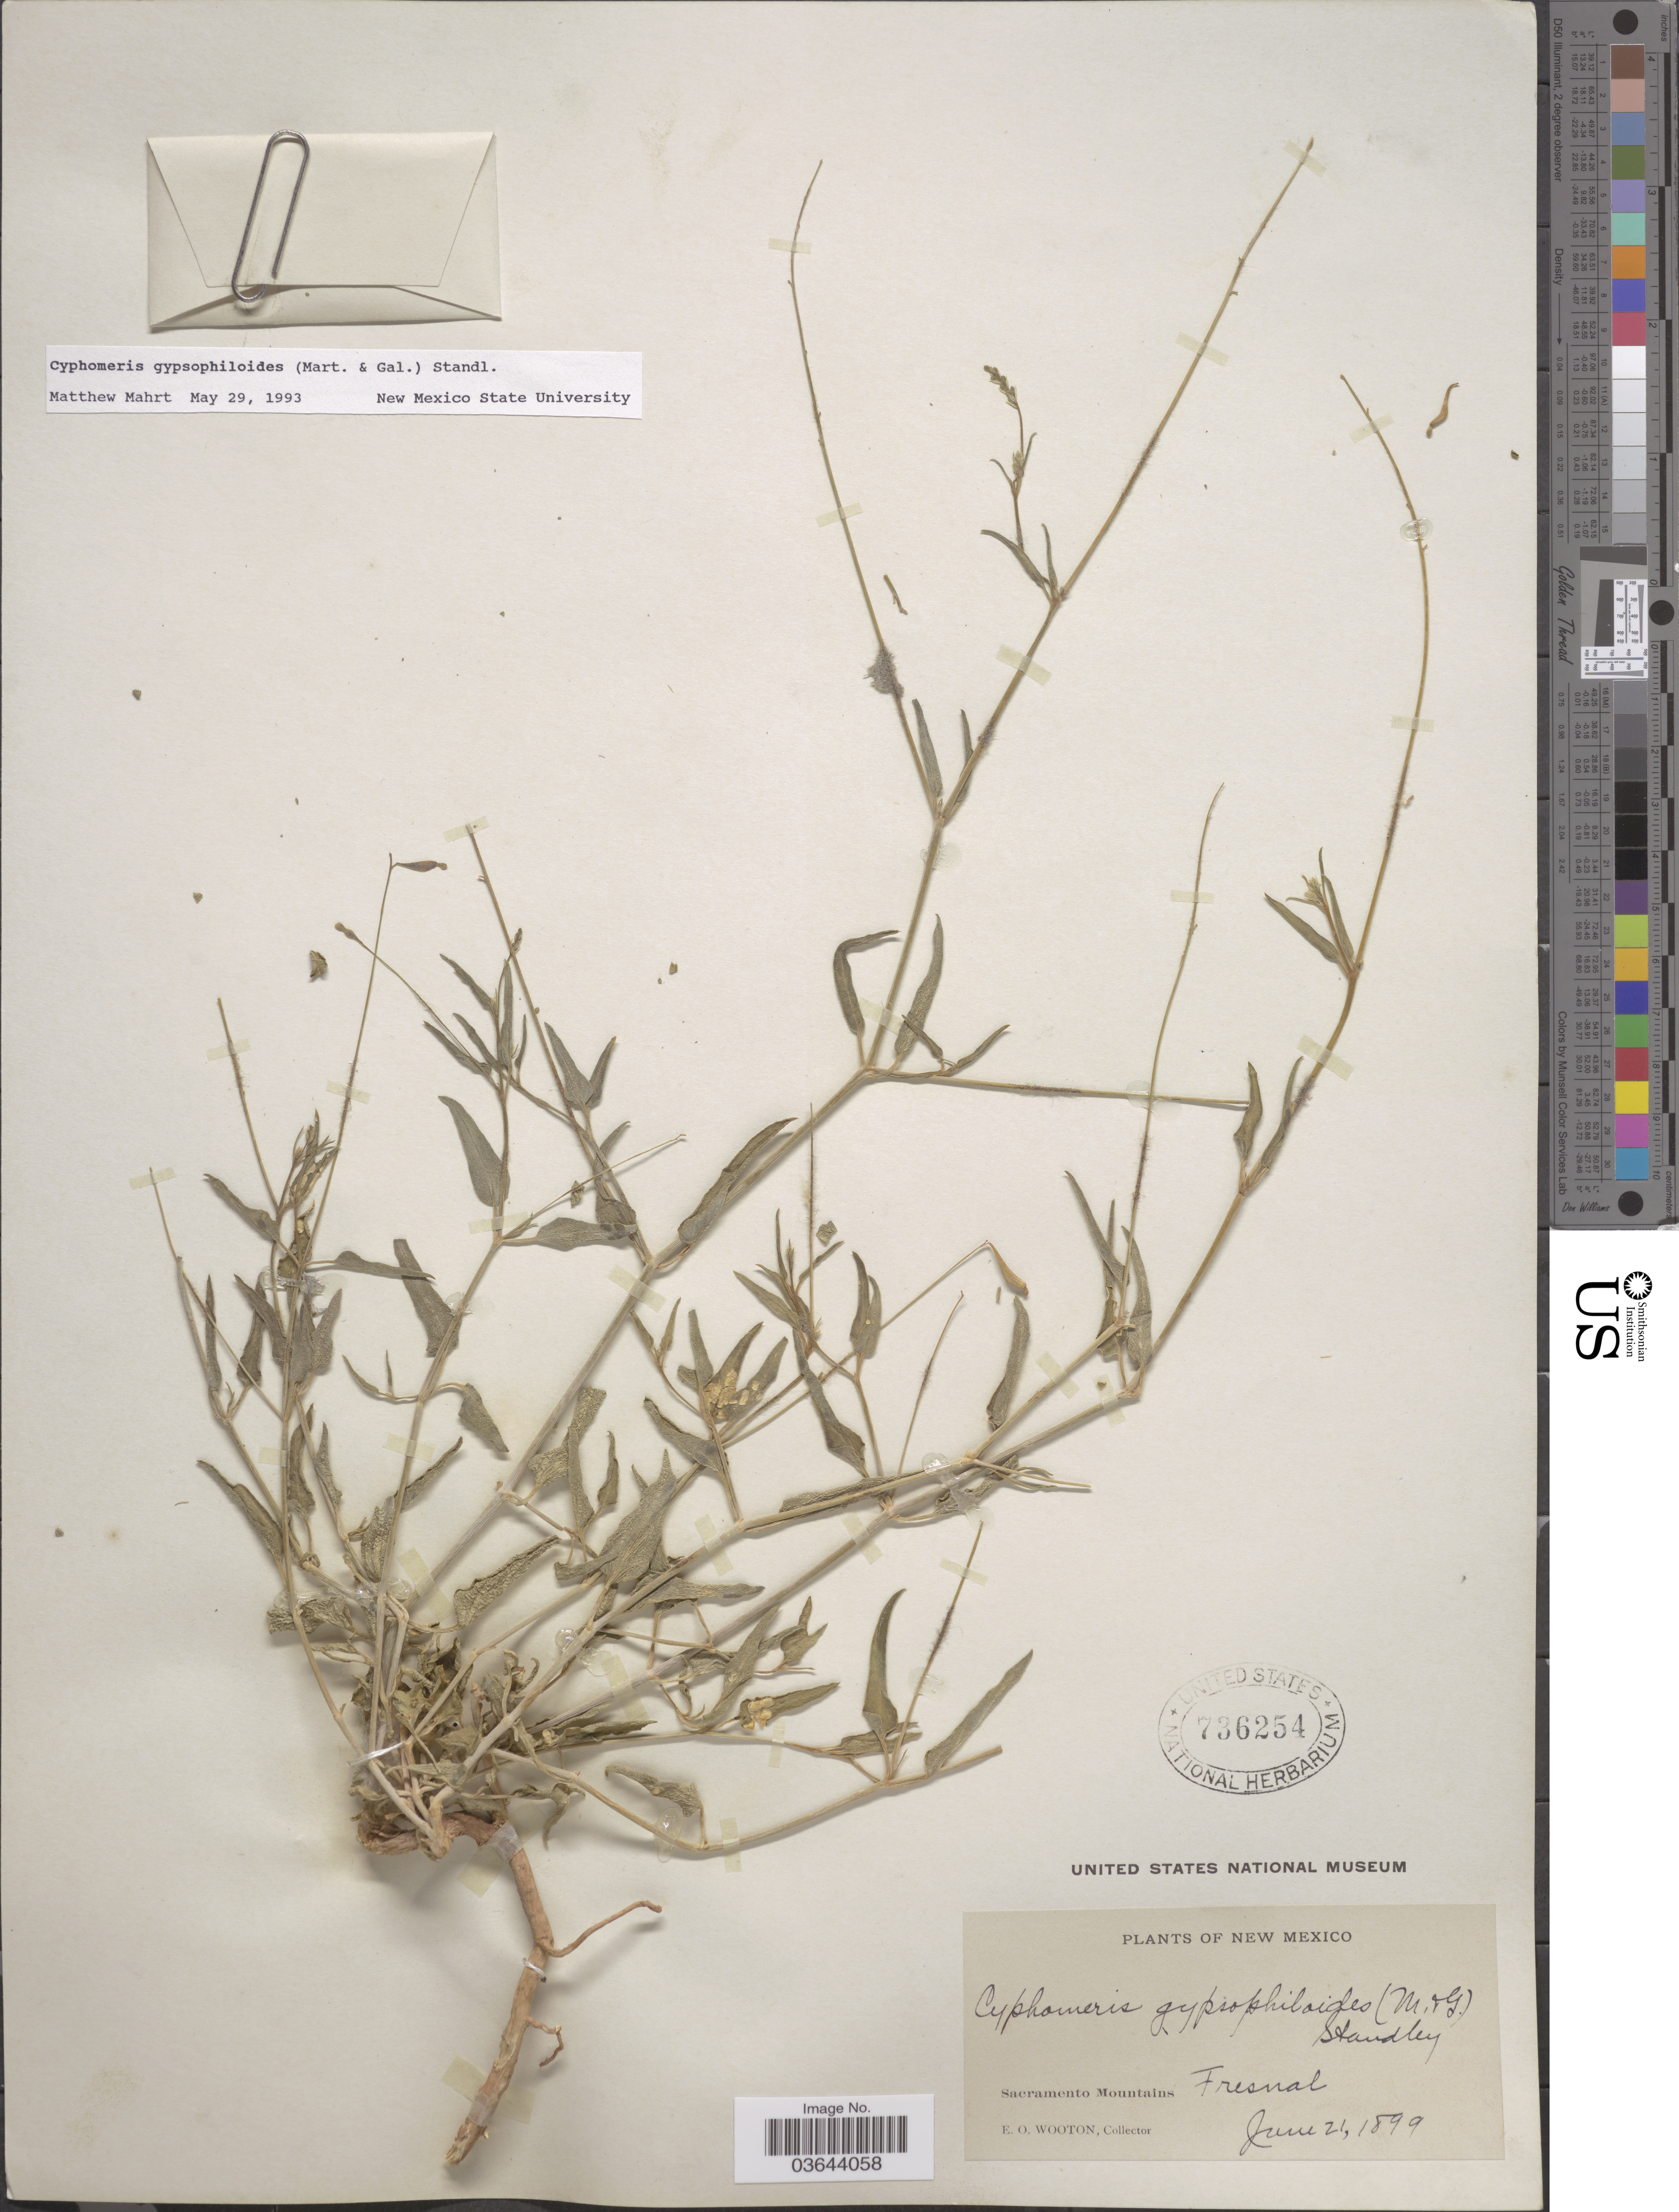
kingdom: Plantae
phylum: Tracheophyta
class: Magnoliopsida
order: Caryophyllales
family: Nyctaginaceae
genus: Cyphomeris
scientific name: Cyphomeris gypsophiloides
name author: (M. Martens & Galeotti) Standl.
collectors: E. O. Wooton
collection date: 1899-06-21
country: United States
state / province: New Mexico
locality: Sacramento Mountains. Fresnal.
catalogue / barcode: US 736254